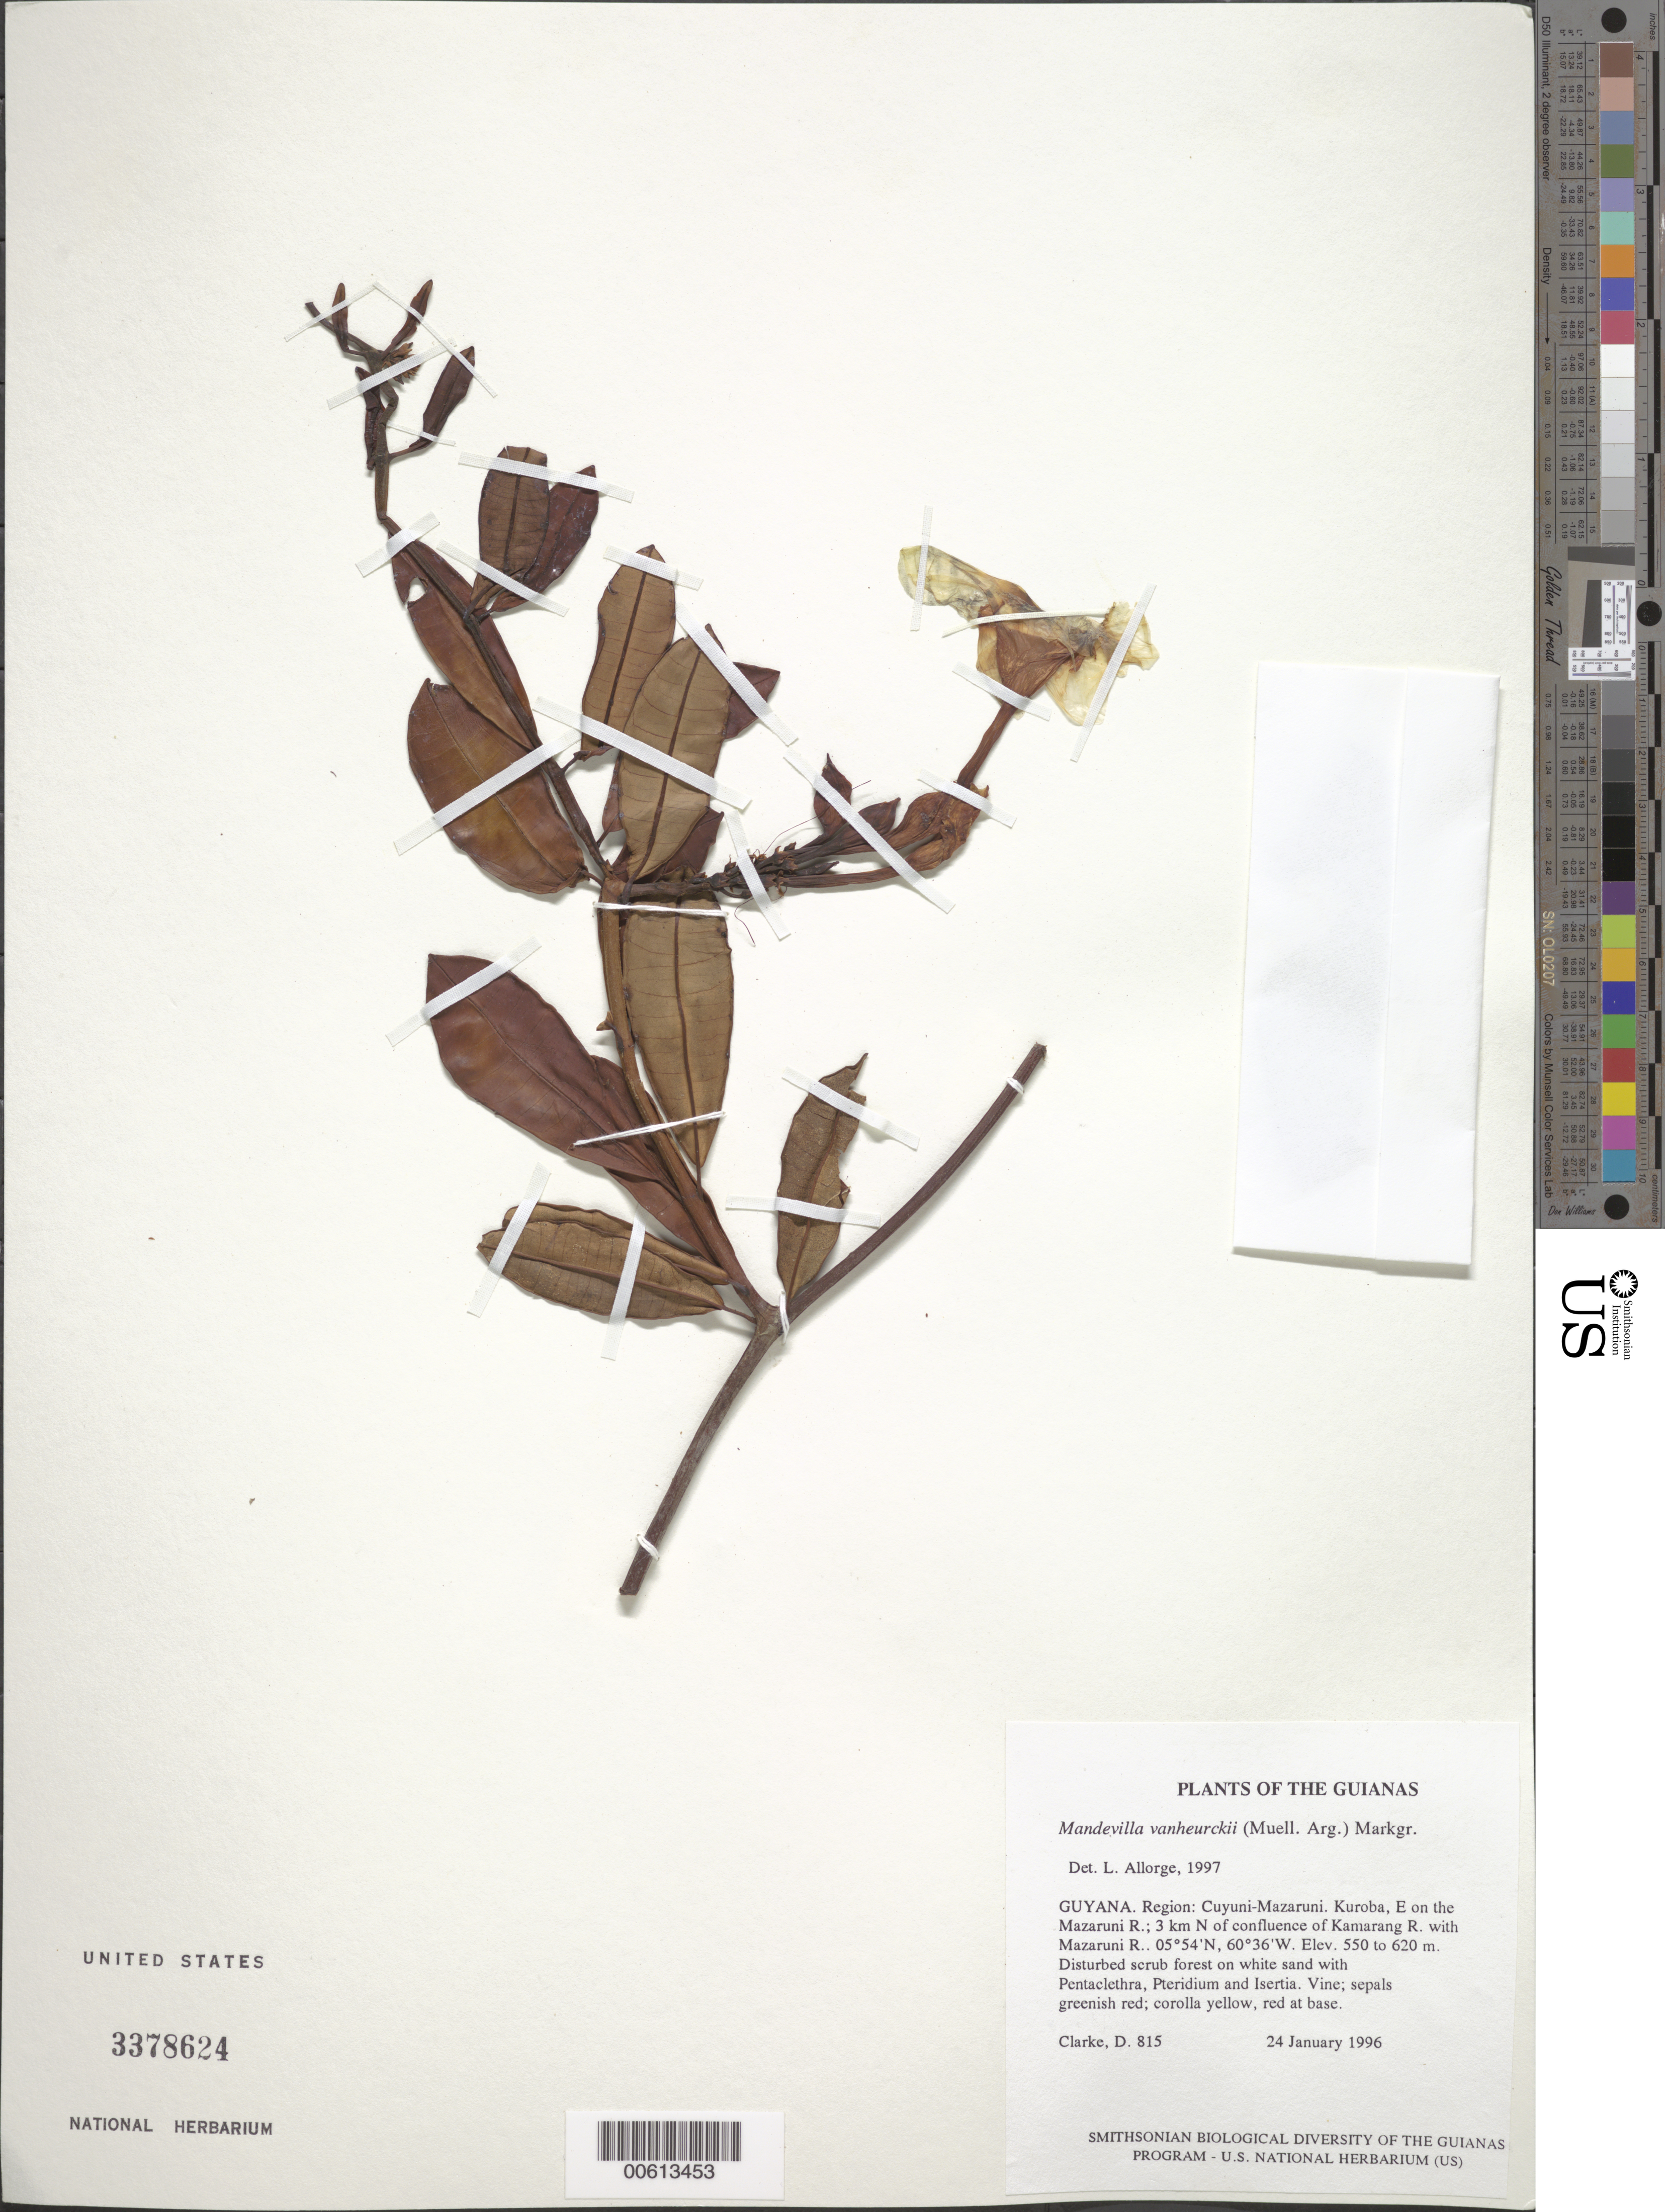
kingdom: Plantae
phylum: Tracheophyta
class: Magnoliopsida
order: Gentianales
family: Apocynaceae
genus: Mandevilla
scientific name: Mandevilla vanheurckii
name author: (Müll. Arg.) Markgr.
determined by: Allorge, L.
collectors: H. D. Clarke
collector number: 815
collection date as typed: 24 January 1996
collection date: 1996-01-24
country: Guyana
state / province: Cuyuni-Mazaruni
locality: Kuroba, E on the Mazaruni R.; 3 km N of confluence of Kamarang R. with Mazaruni R.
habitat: Disturbed scrub forest on white sand with Pentaclethra, Pteridium and Isertia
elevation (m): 550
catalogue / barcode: US 3378624